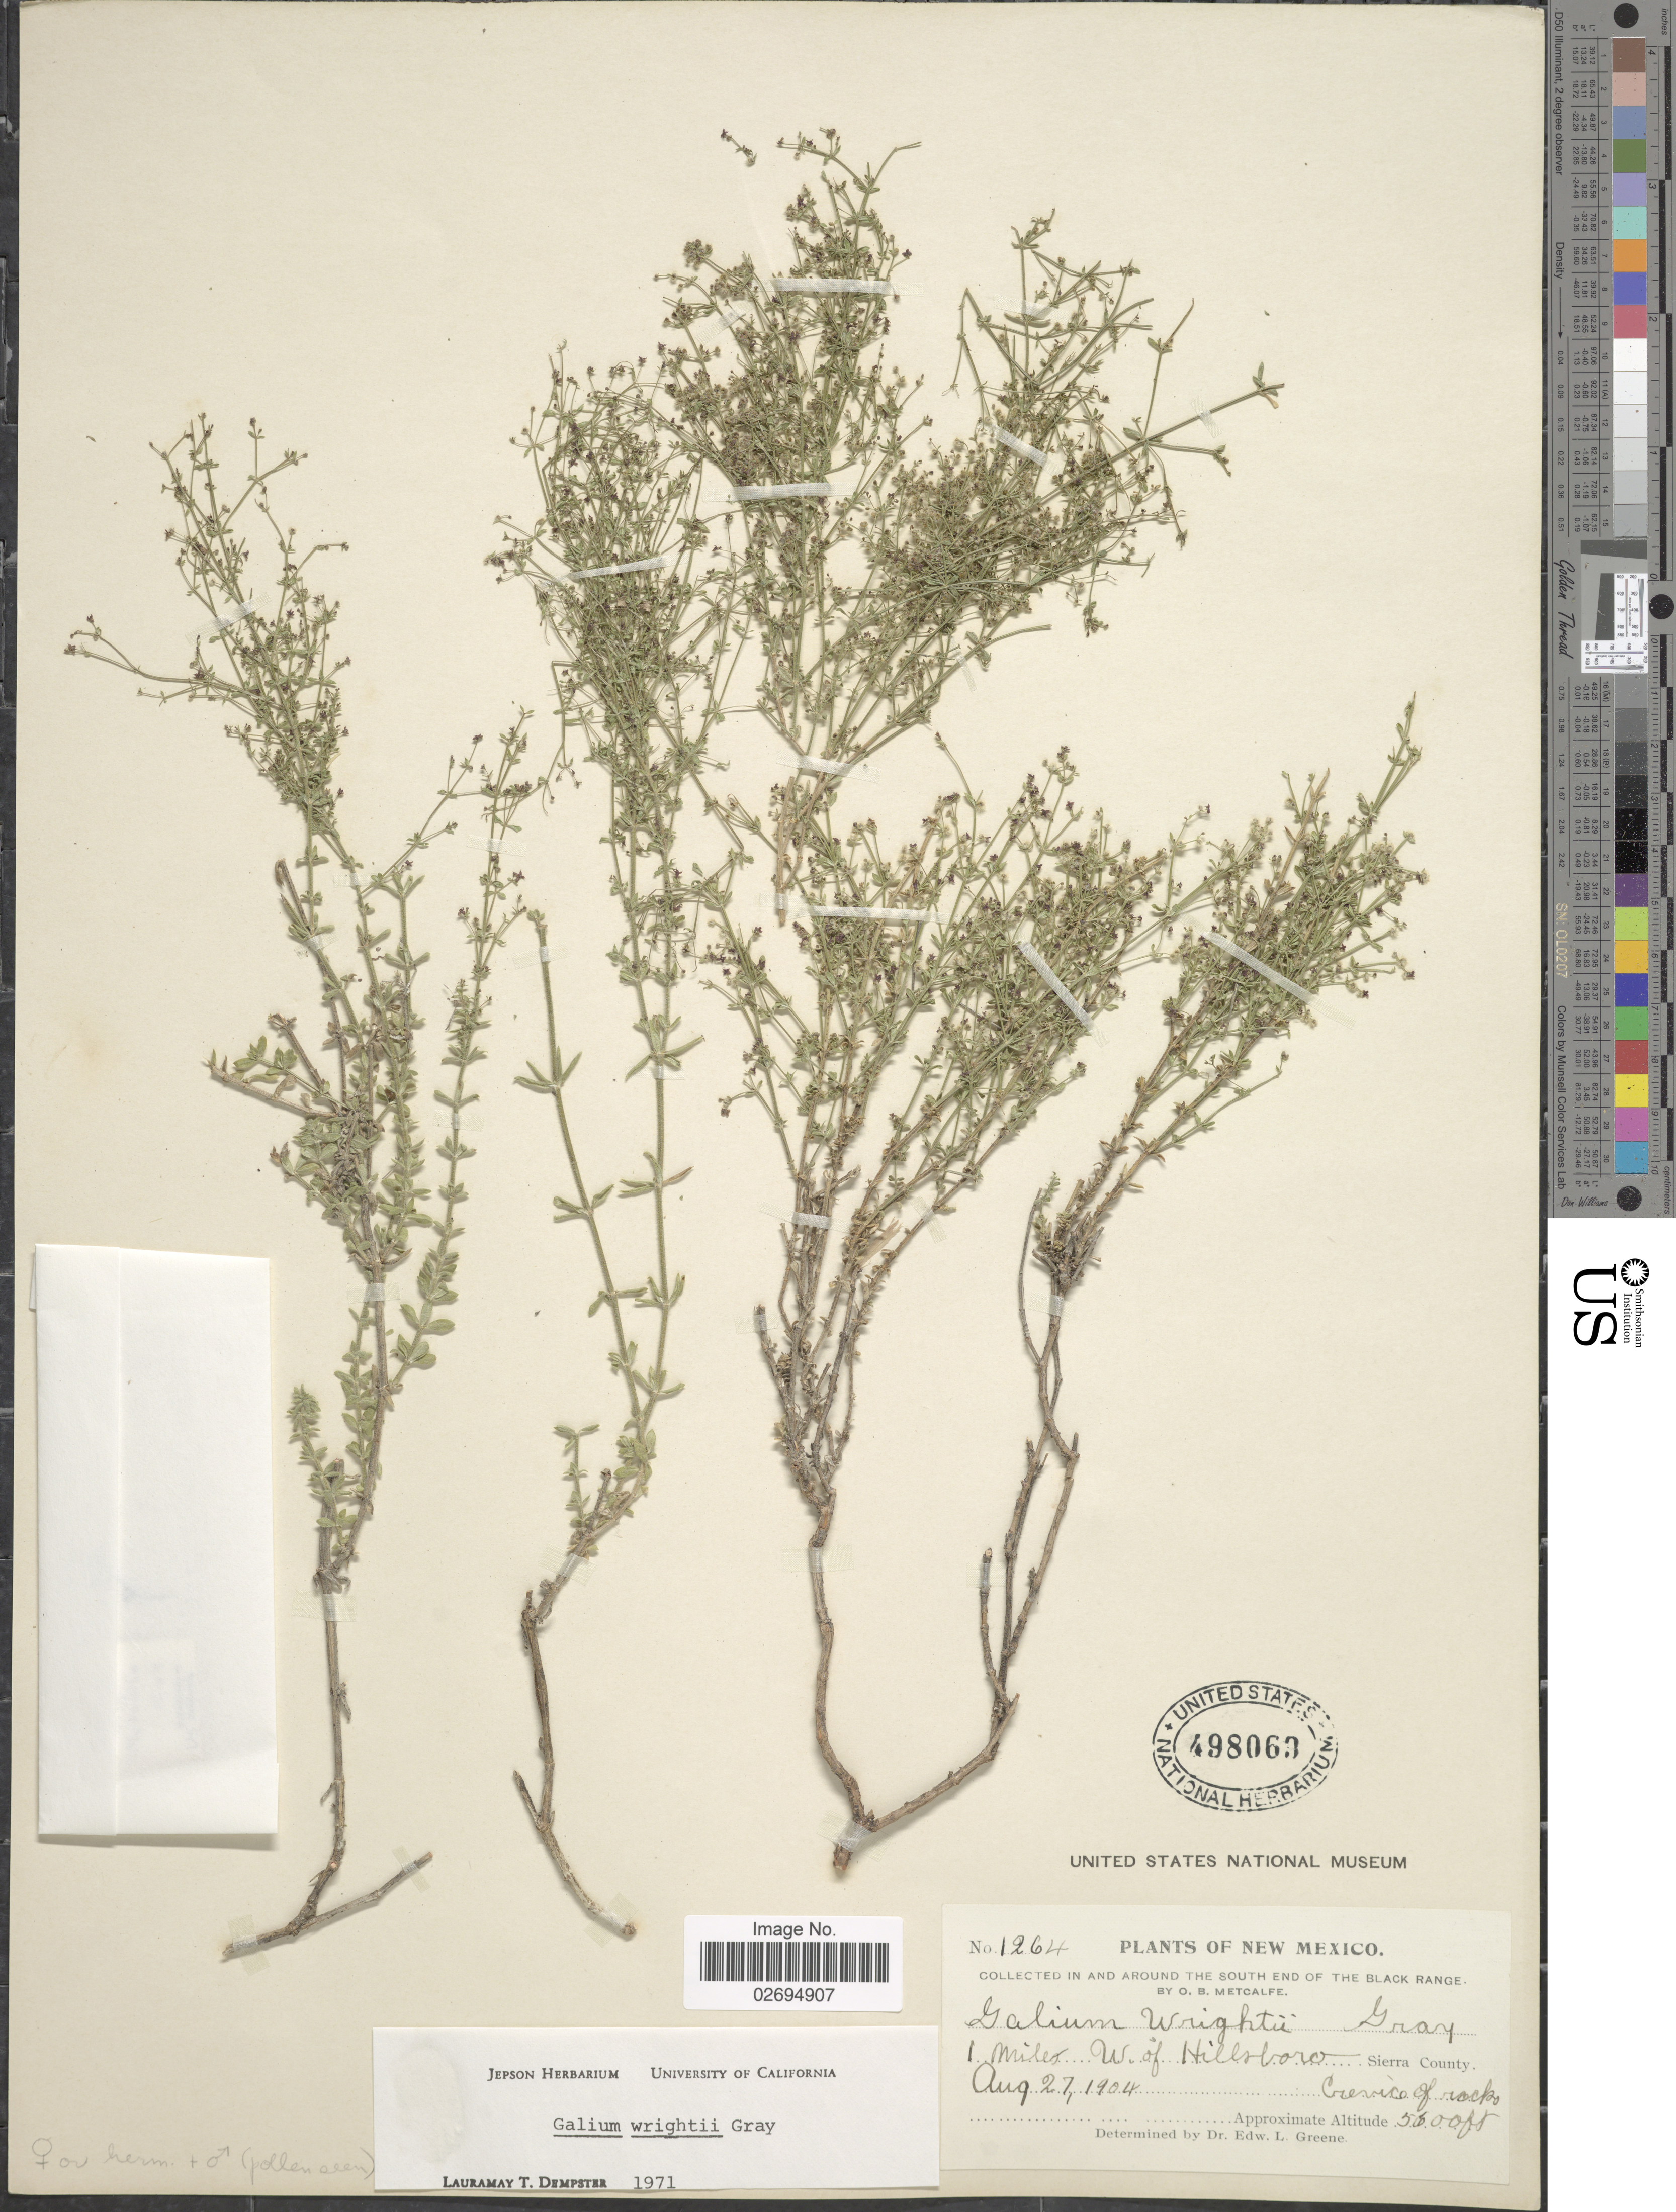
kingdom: Plantae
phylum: Tracheophyta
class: Magnoliopsida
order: Gentianales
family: Rubiaceae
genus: Galium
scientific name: Galium wrightii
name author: A. Gray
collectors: O. B. Metcalfe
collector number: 1264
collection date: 1904-08-27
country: United States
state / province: New Mexico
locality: In and around The South End of The Black Range, 1 miles W of Hillsboro, Sierra County, Crevice of rocks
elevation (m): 1707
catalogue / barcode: US 498069